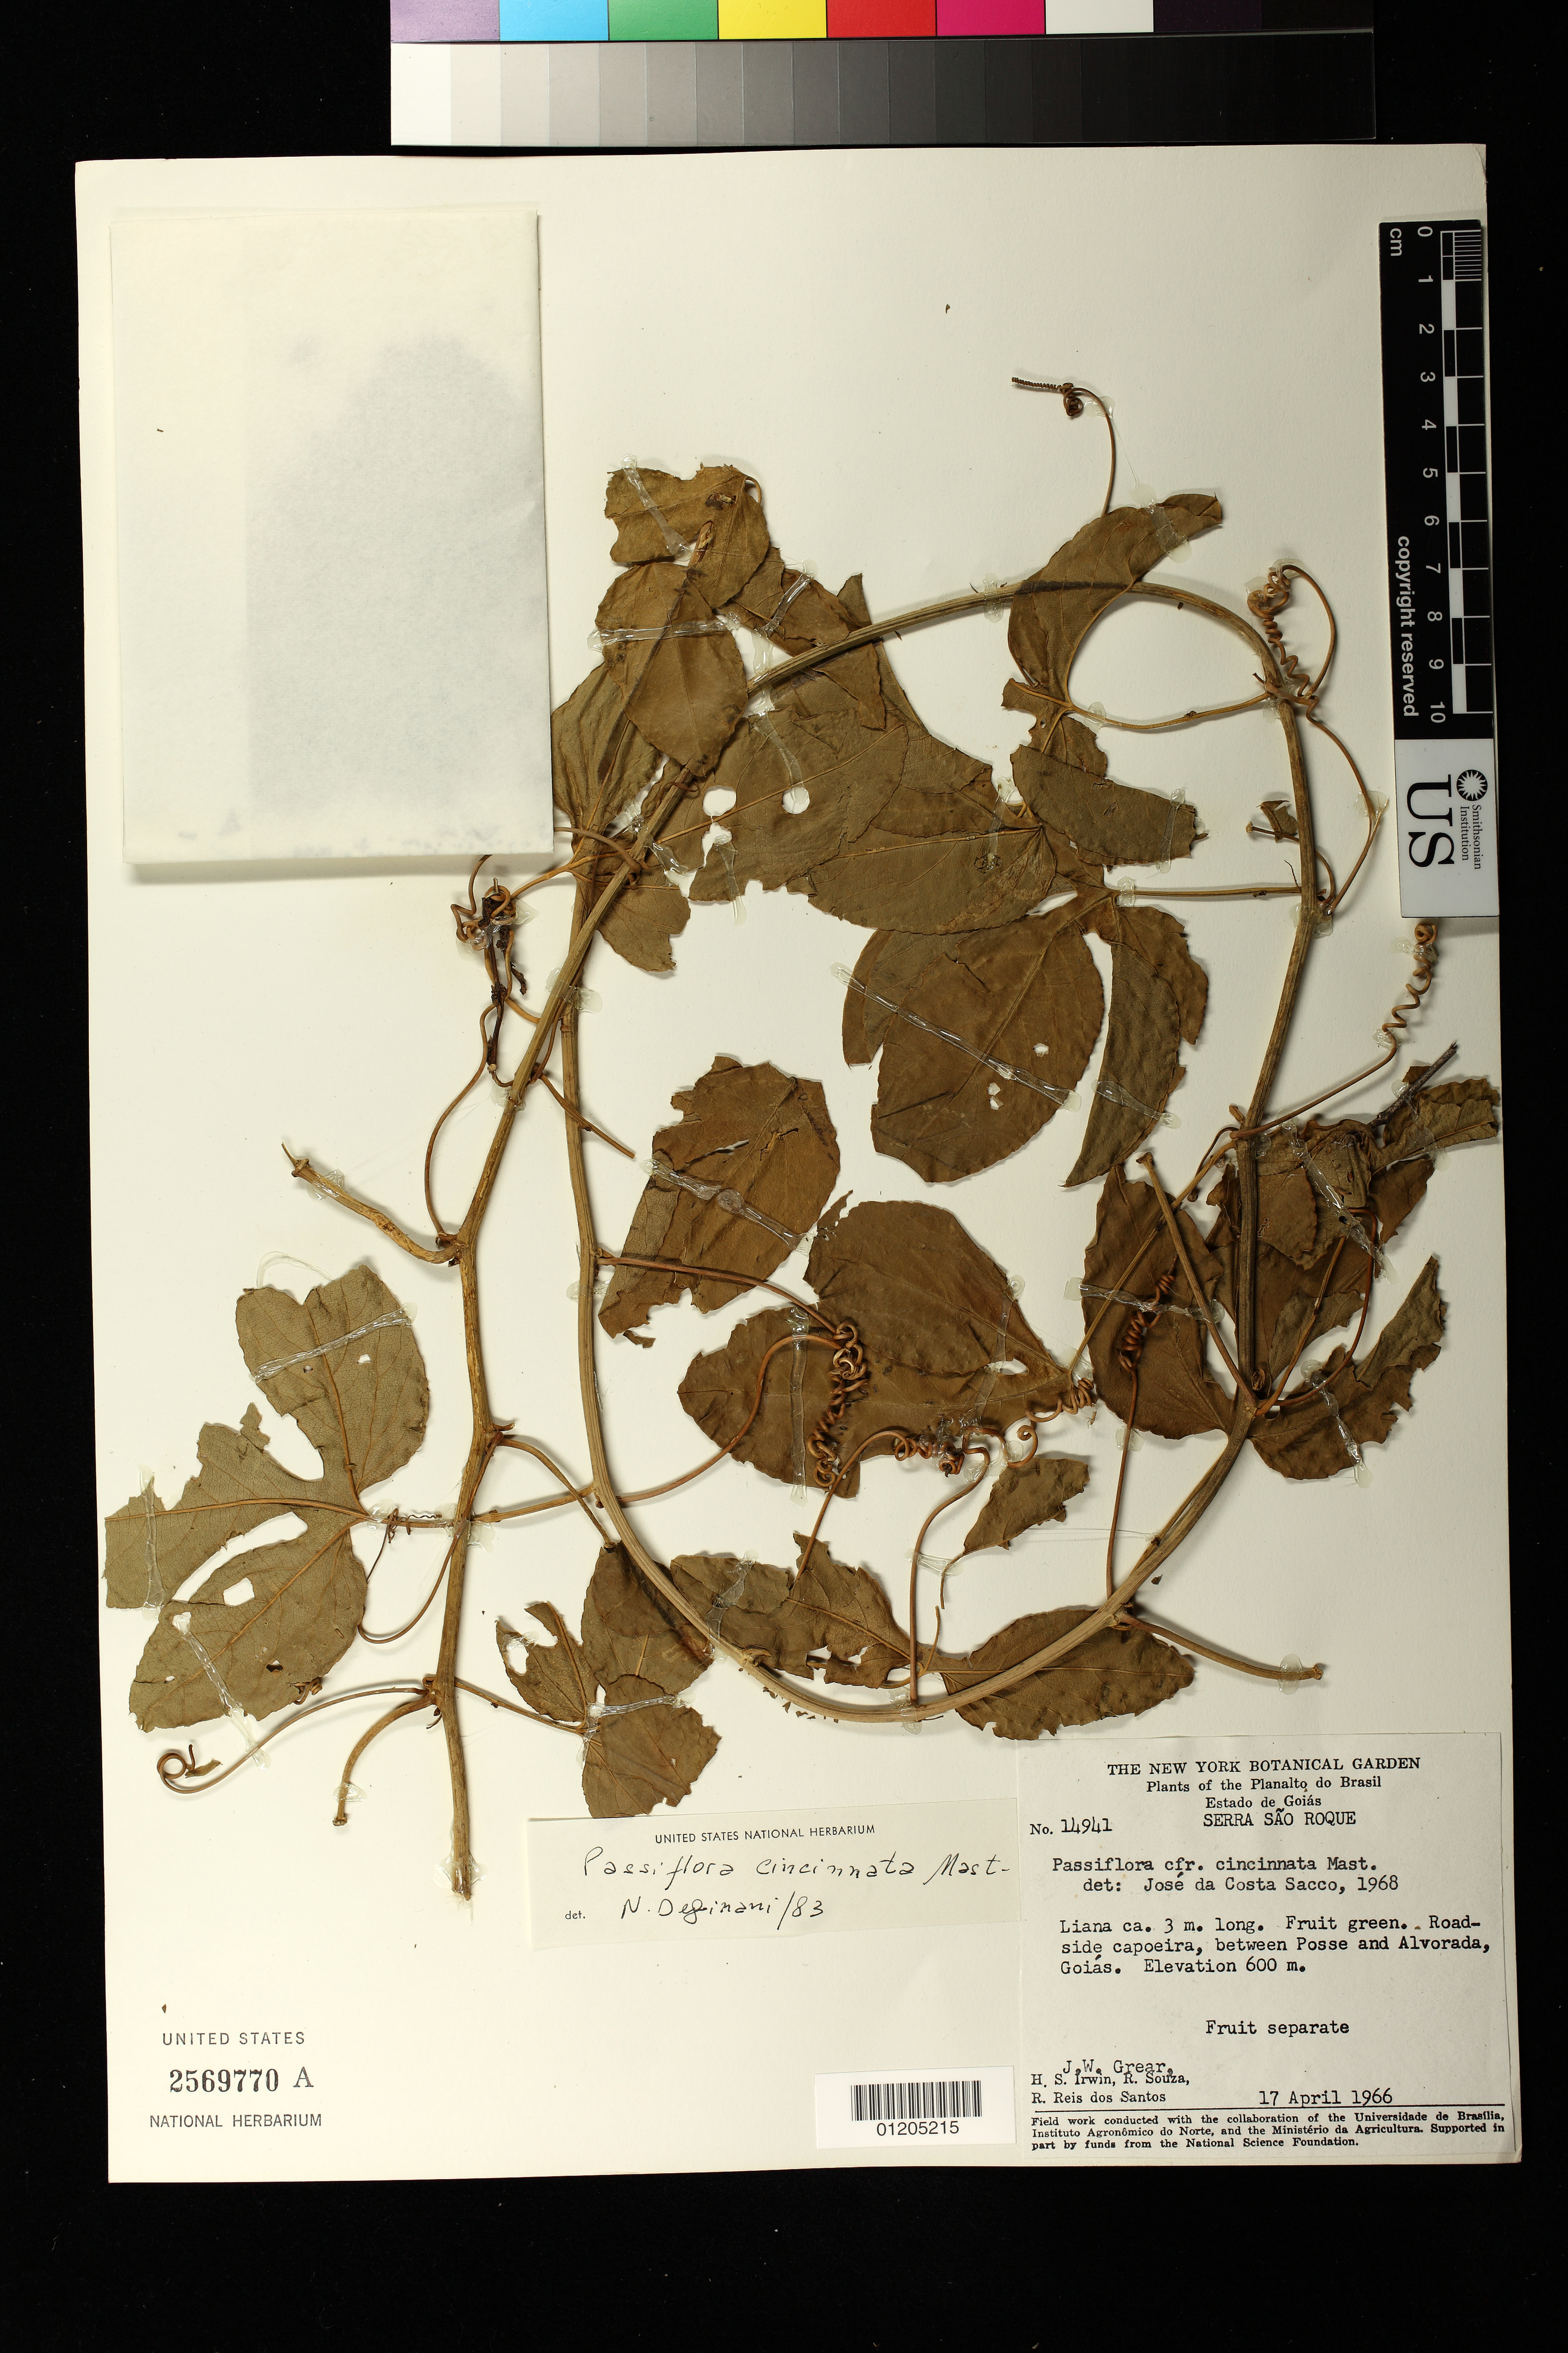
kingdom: Plantae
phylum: Tracheophyta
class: Magnoliopsida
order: Malpighiales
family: Passifloraceae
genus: Passiflora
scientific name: Passiflora cincinnata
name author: Mast.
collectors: J. W. Grear, H. Irwin, R. Reis dos Santos & R. Reis dos Santos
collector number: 14941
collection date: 1966-04-17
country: Brazil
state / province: Goias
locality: Roadside capoeira, between Posse and Alvorada.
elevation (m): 600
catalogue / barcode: US 2569770A